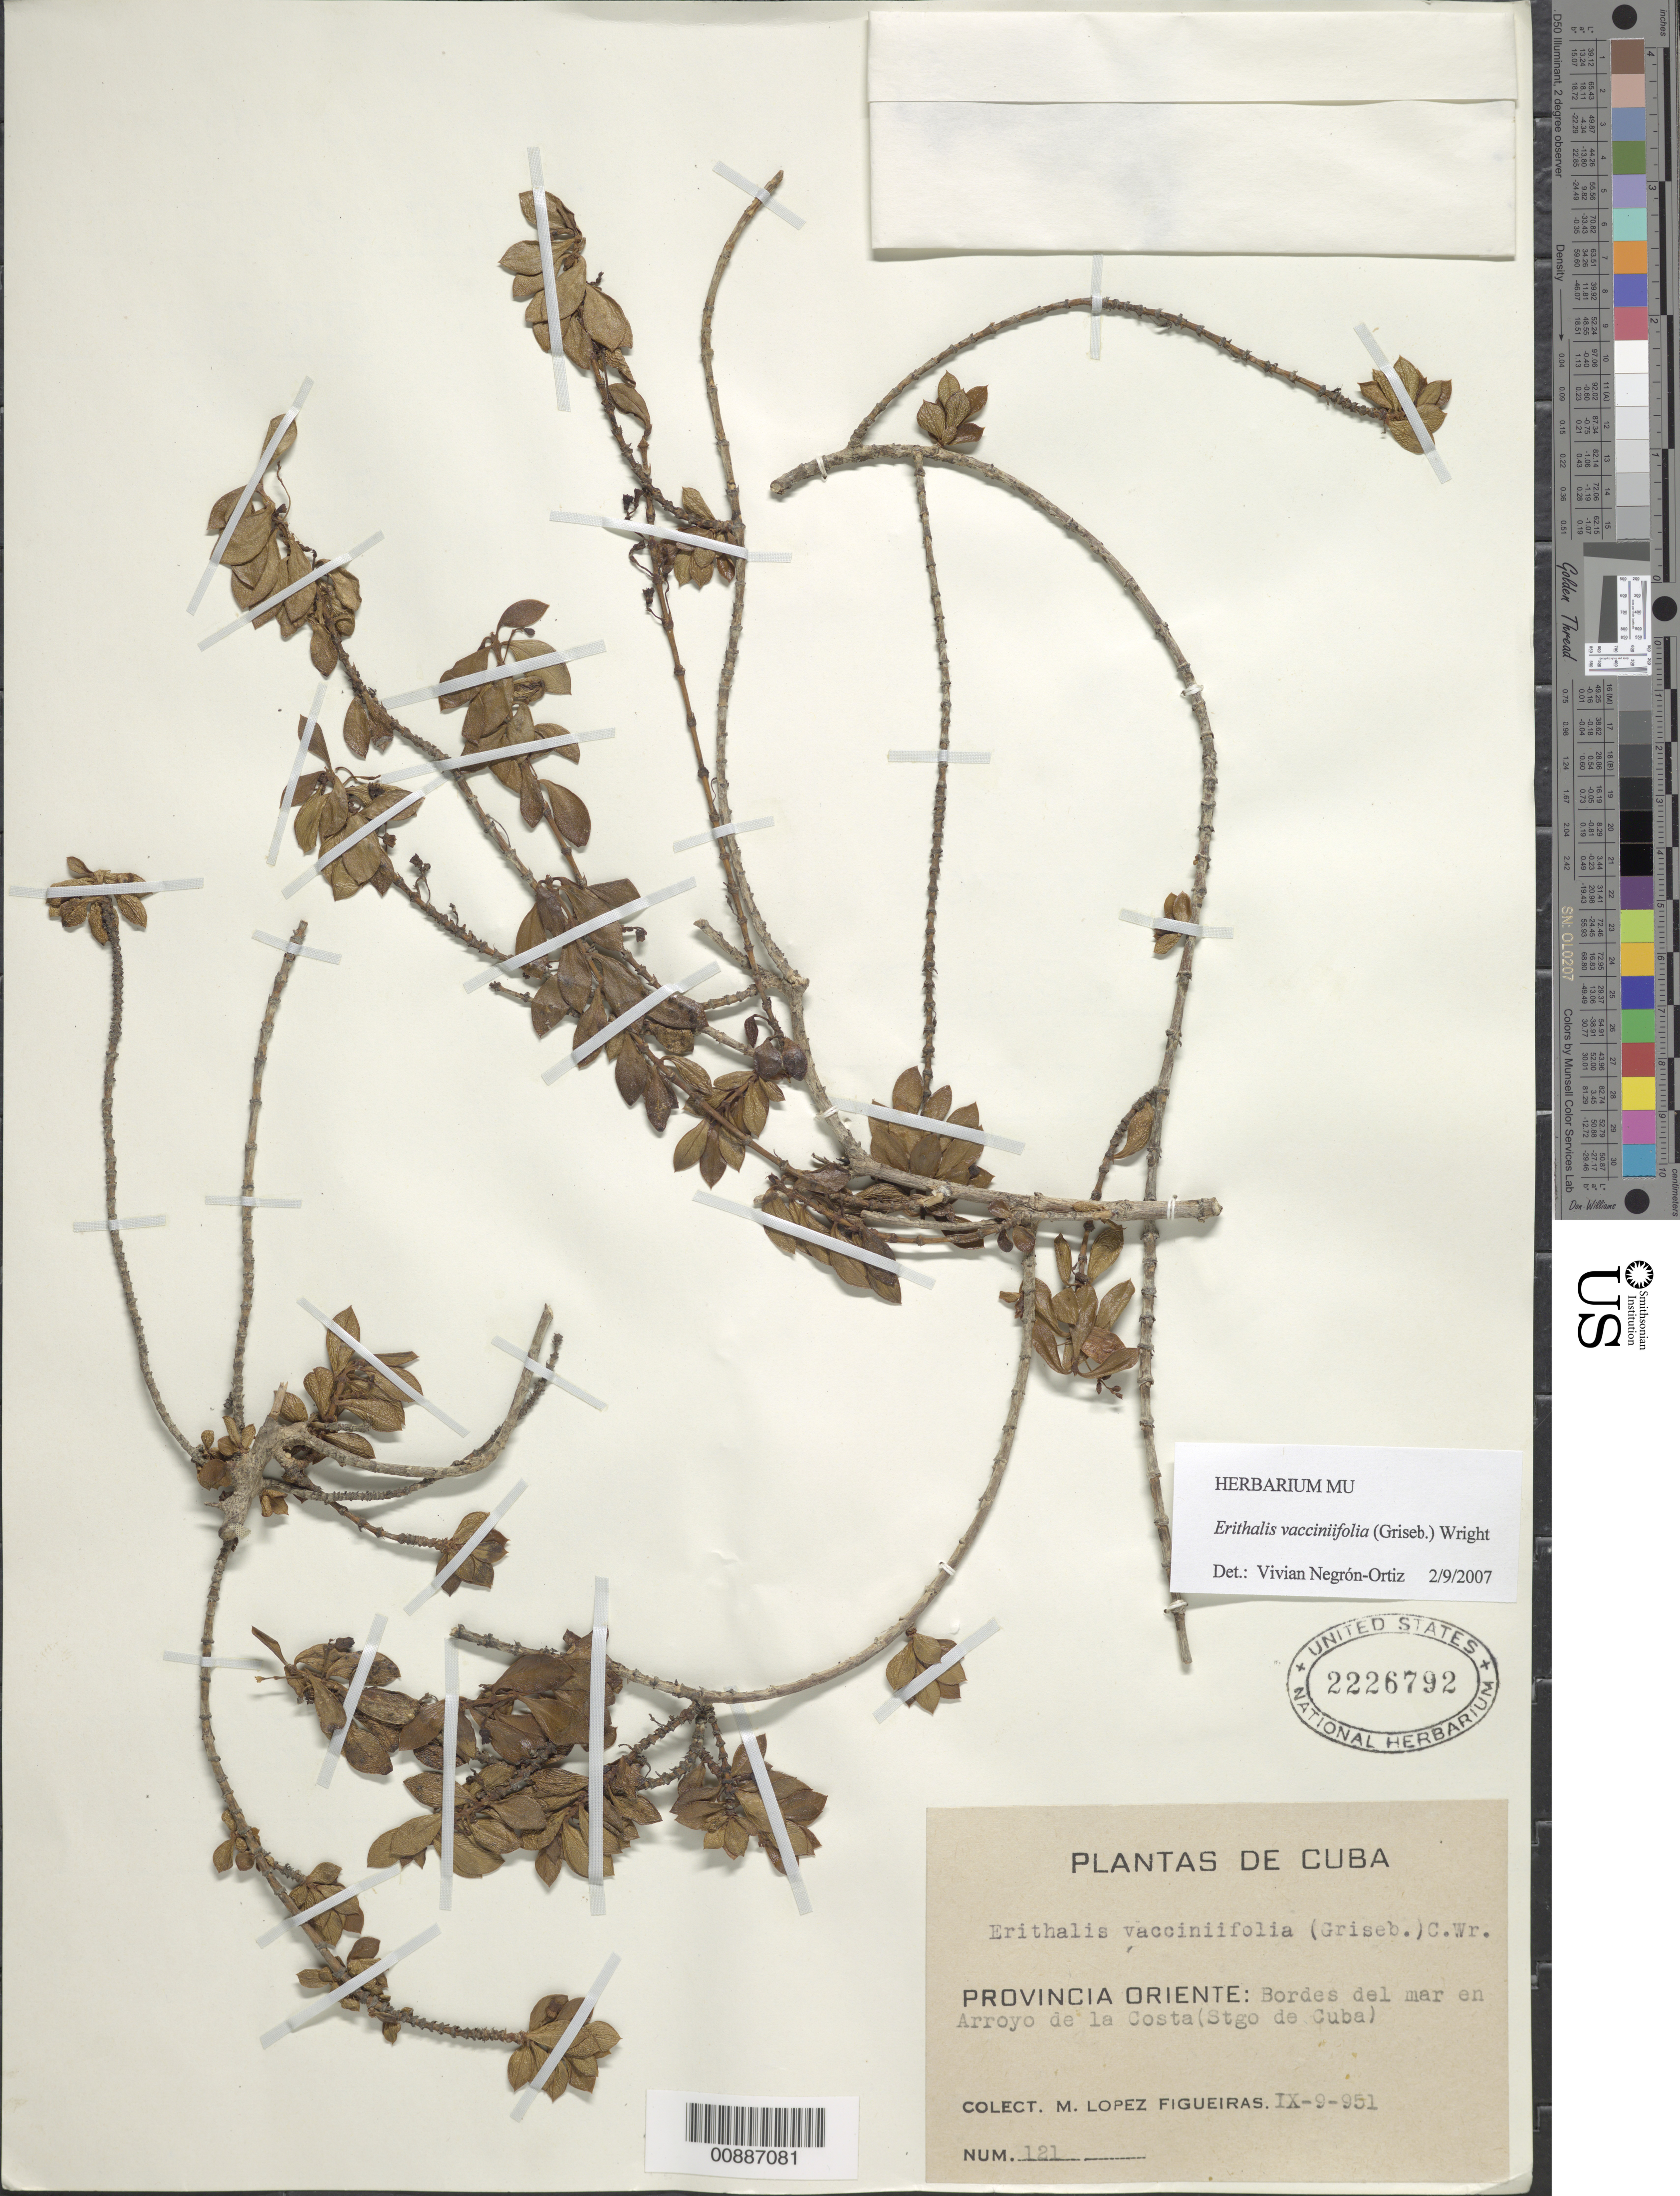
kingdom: Plantae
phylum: Tracheophyta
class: Magnoliopsida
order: Gentianales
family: Rubiaceae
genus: Erithalis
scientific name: Erithalis vacciniifolia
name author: (Griseb.) C. Wright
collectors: M. López Figueiras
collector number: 121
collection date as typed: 09 Sep 1951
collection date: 1951-09-09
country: Cuba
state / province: Oriente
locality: Arroyo de la Costa (Stgo de Cuba)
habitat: Bordes de mar en arroyo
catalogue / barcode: US 2226792